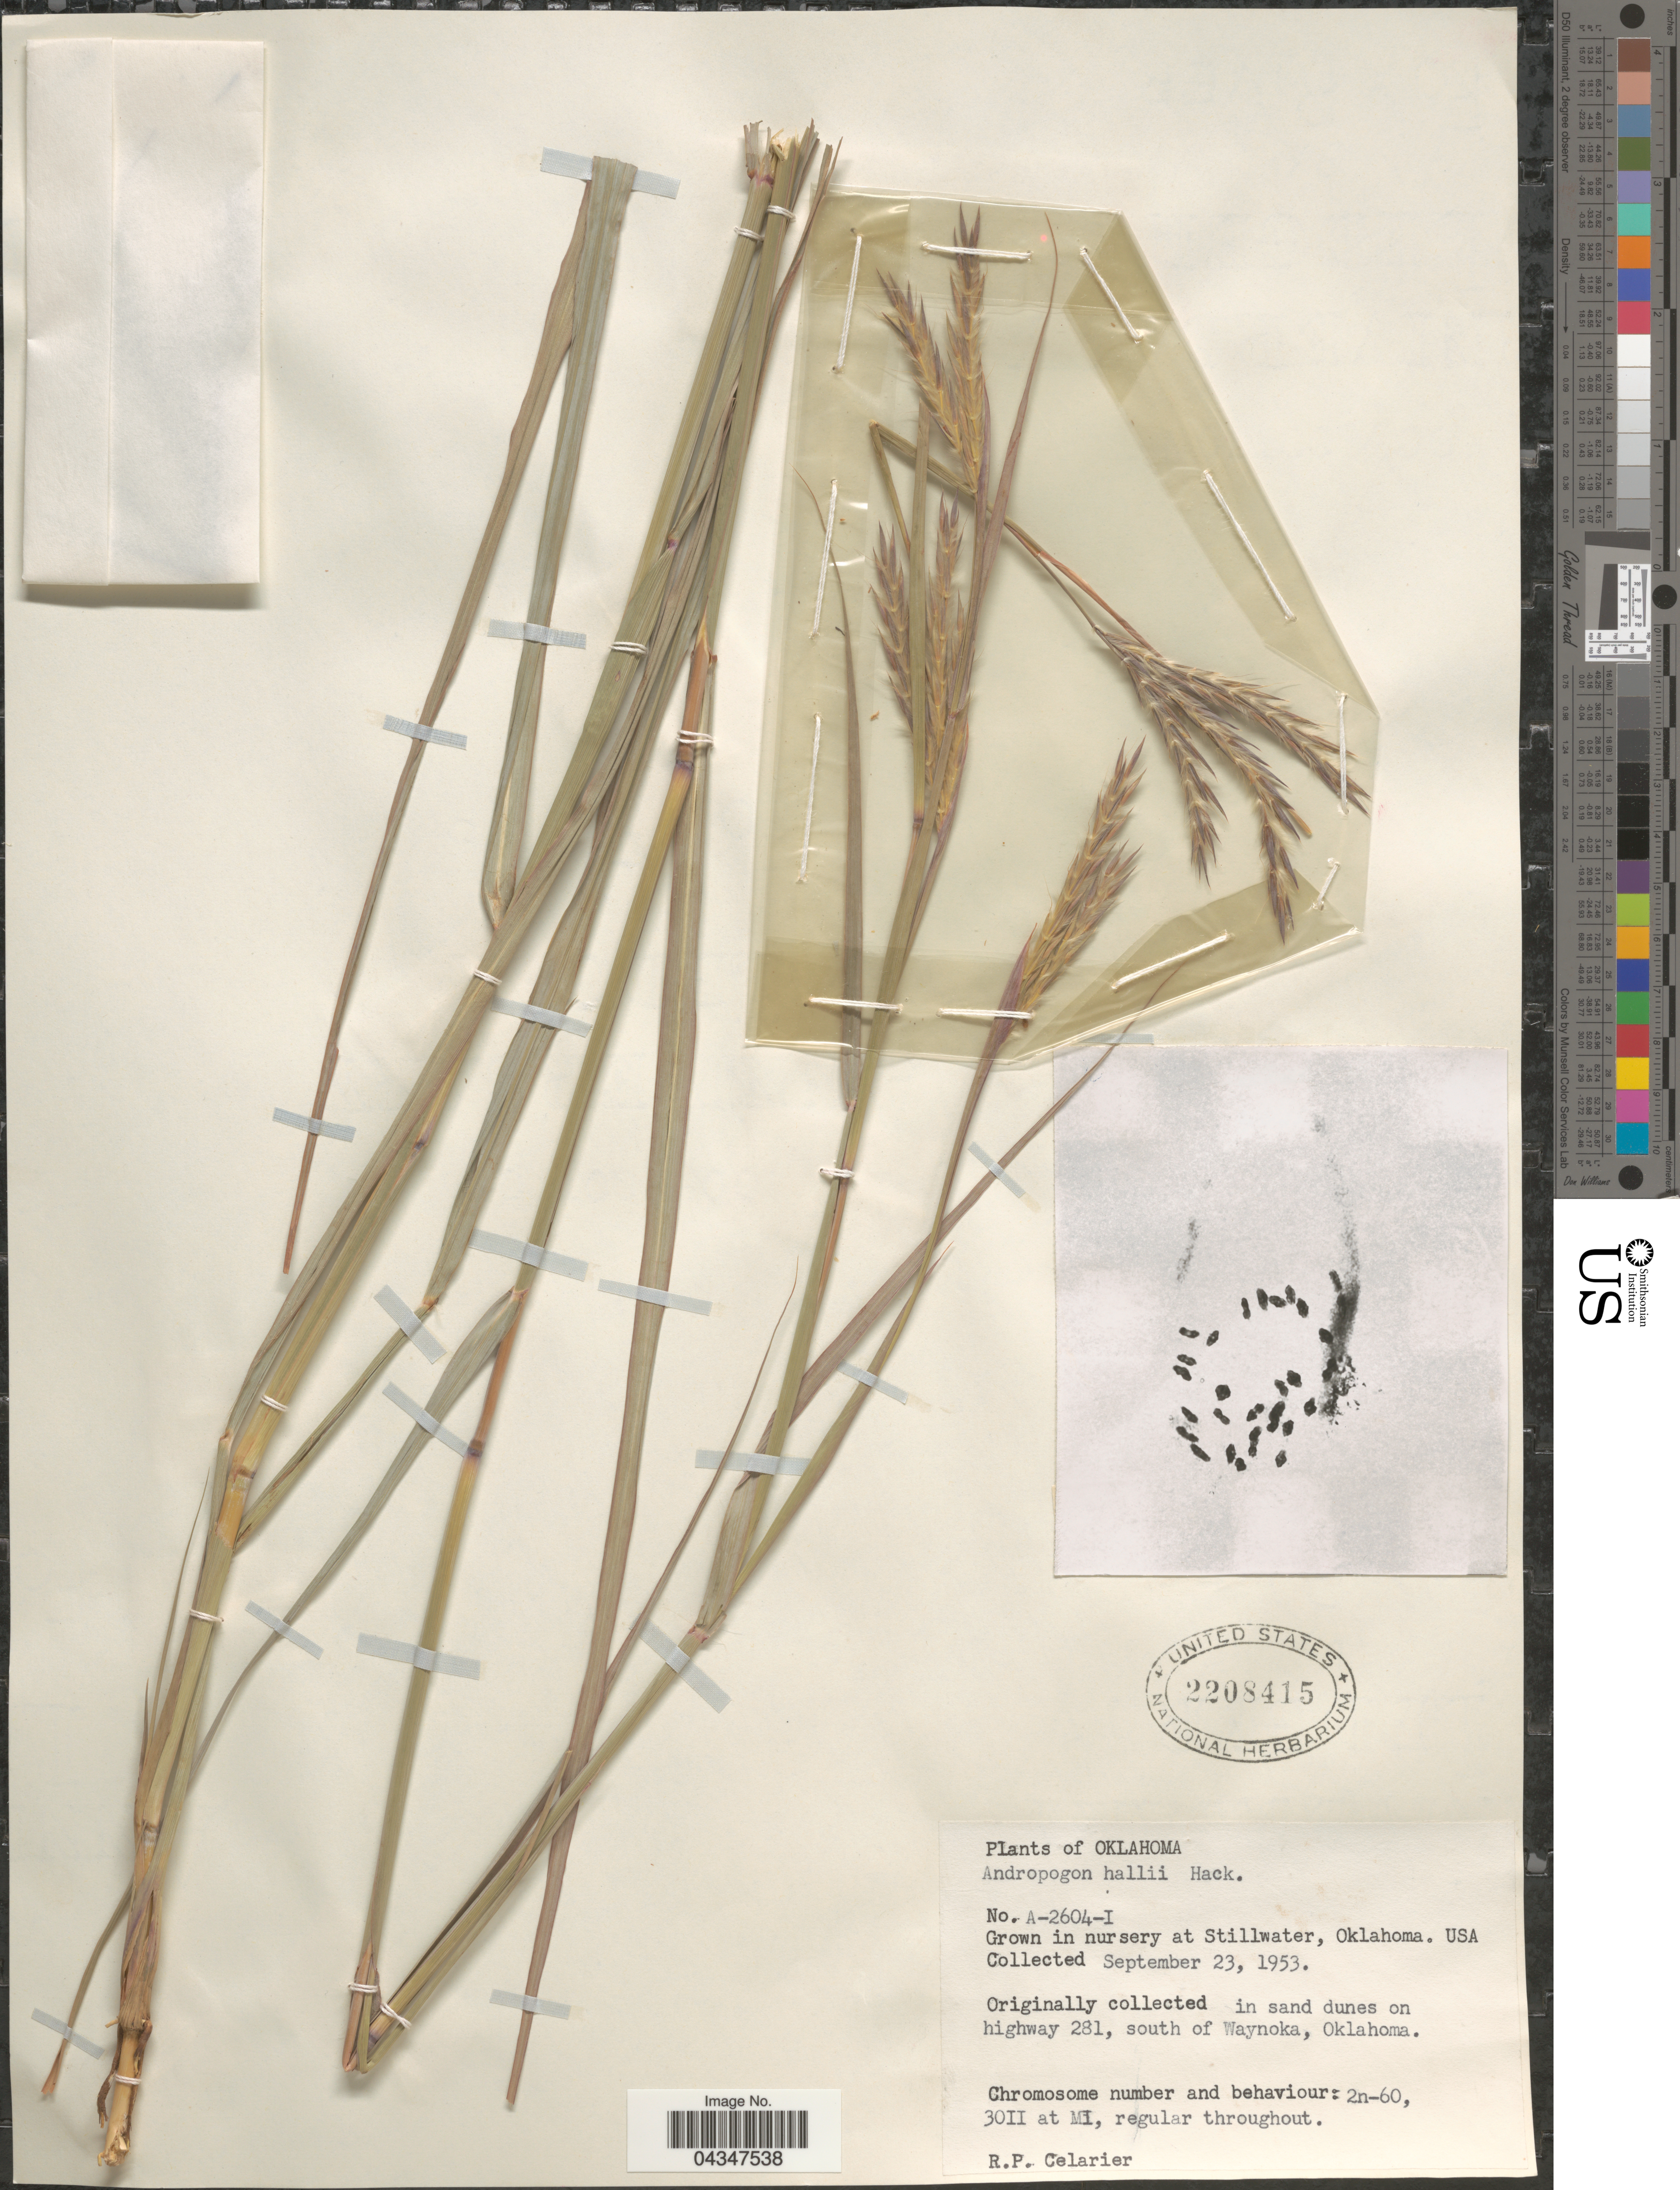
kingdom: Plantae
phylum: Tracheophyta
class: Liliopsida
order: Poales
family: Poaceae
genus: Andropogon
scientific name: Andropogon gerardii subsp. hallii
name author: (Hack.) Wipff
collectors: R. Celarier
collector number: A-2604-I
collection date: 1953-09-23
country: United States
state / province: Oklahoma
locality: In nursery at Stillwater.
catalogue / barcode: US 2208415